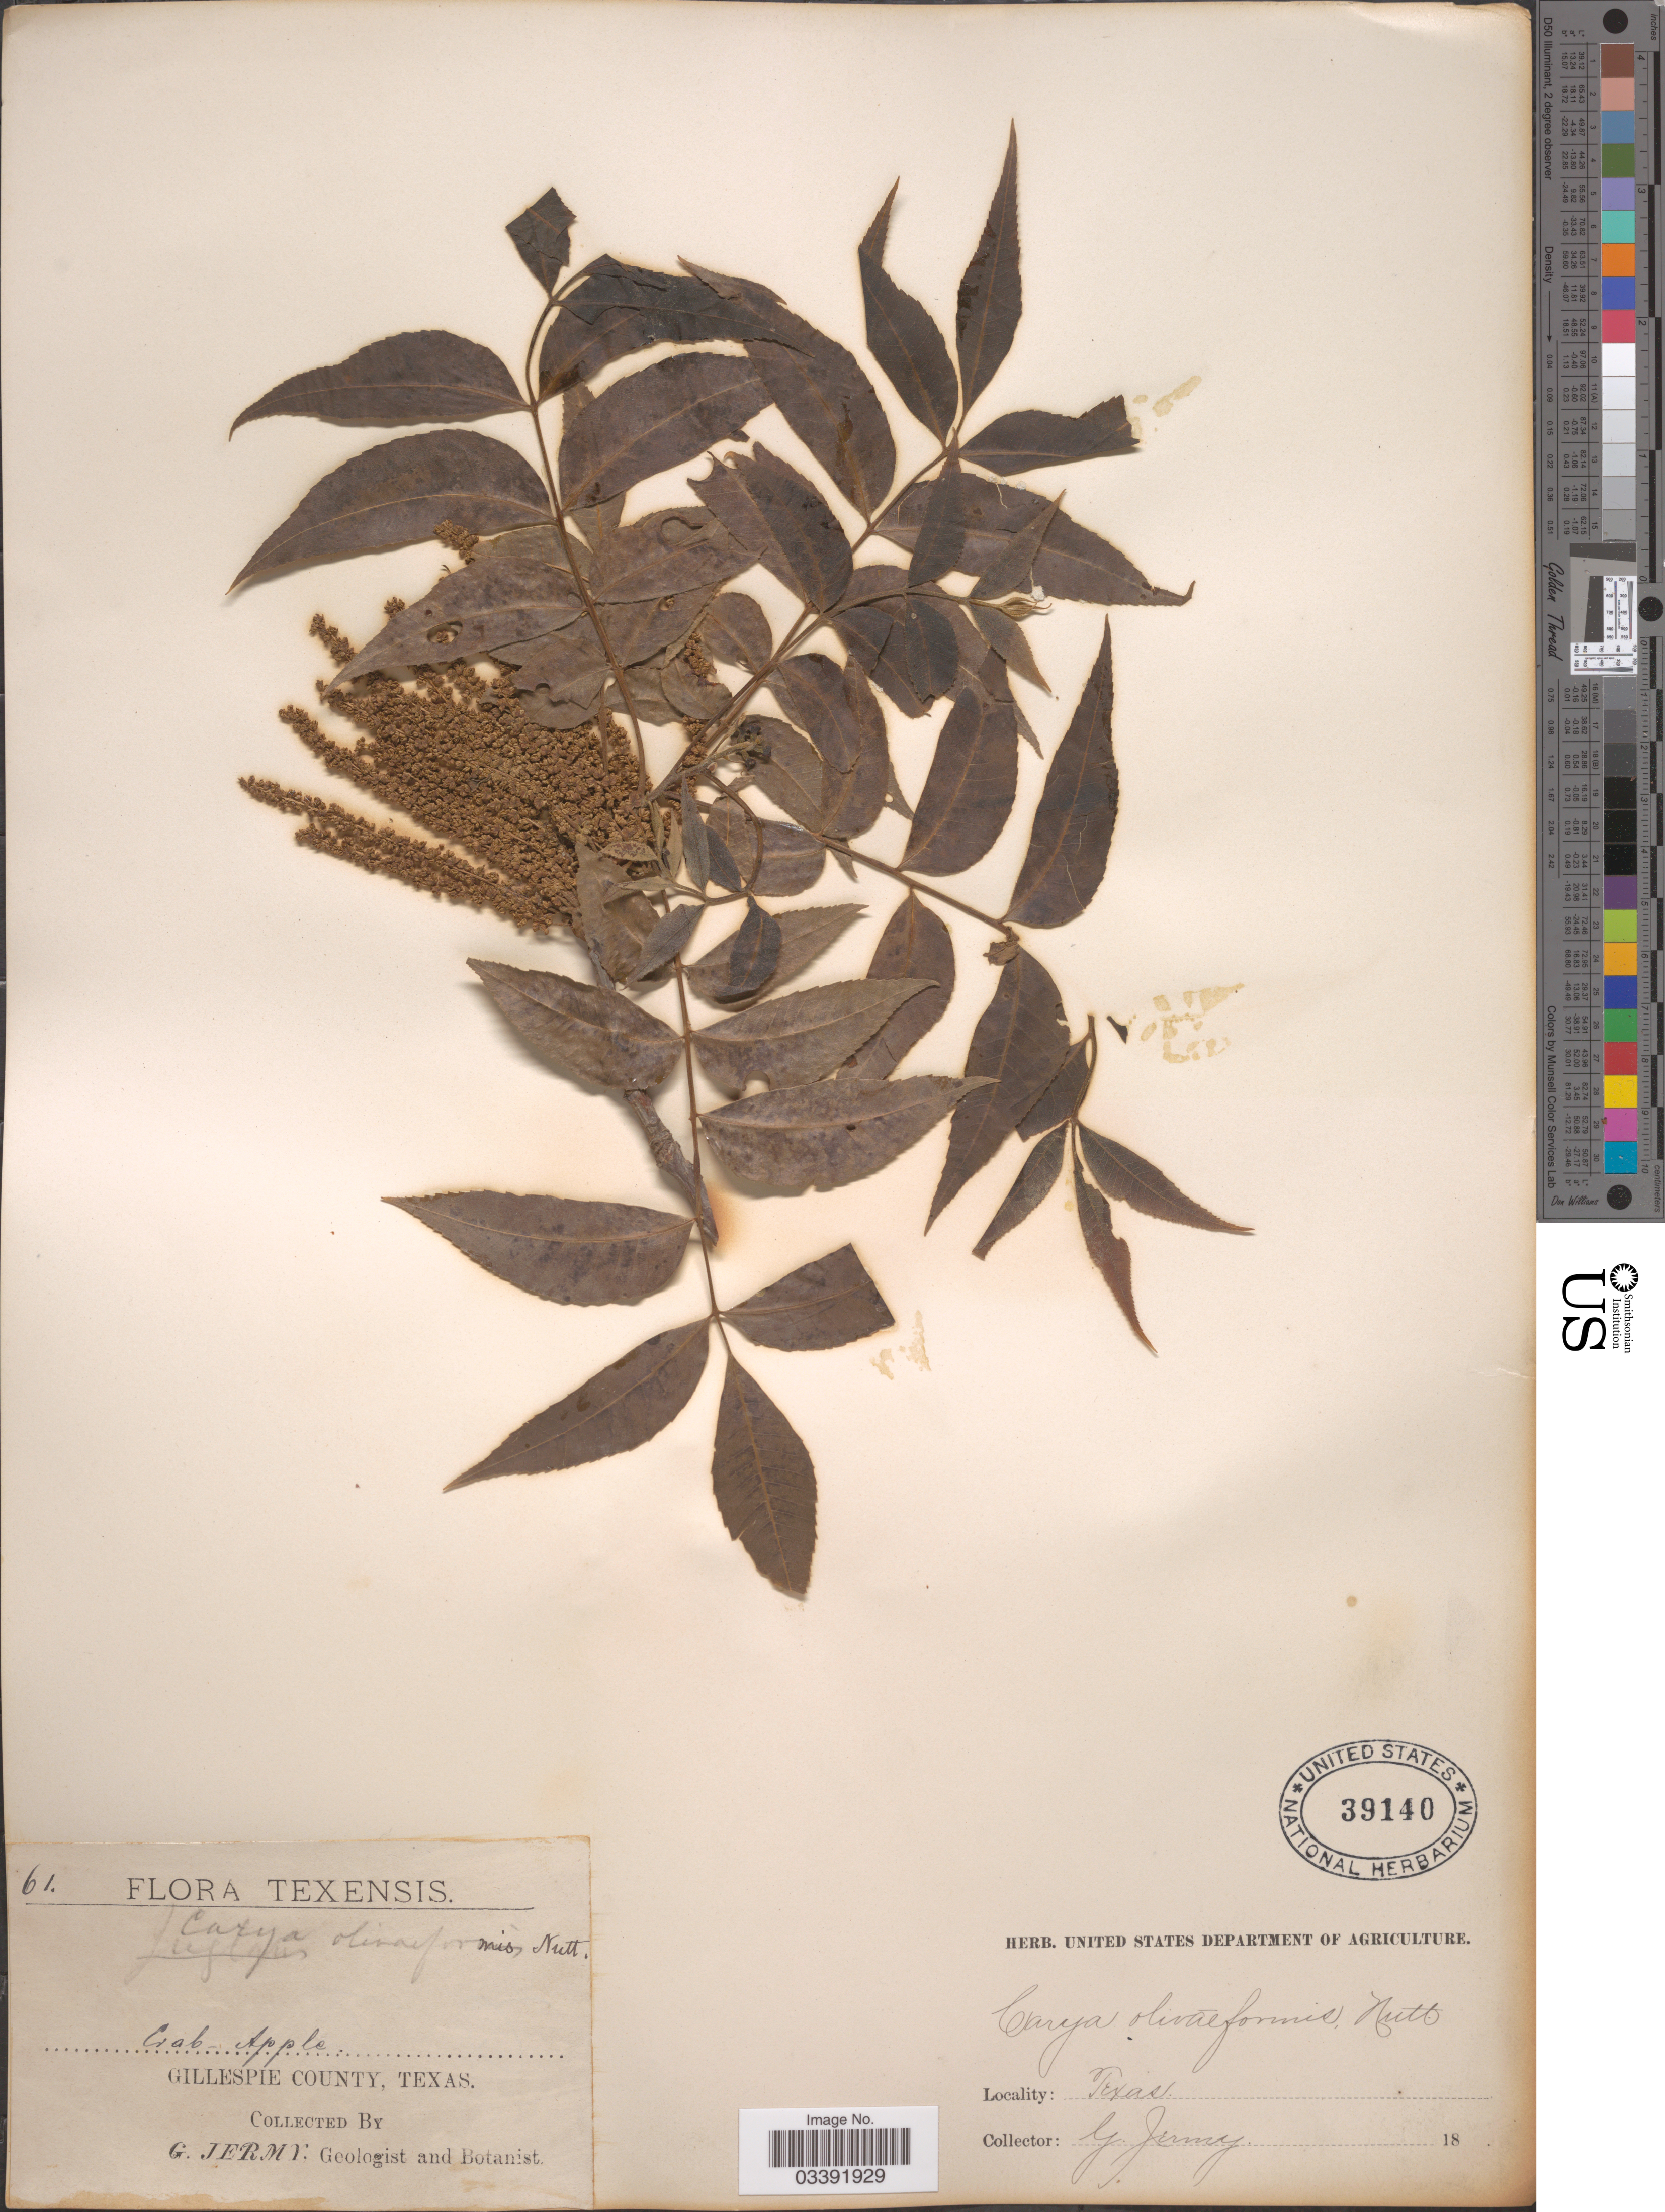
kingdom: Plantae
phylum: Tracheophyta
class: Magnoliopsida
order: Fagales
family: Juglandaceae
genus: Carya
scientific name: Carya illinoinensis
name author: (Wangenh.) K. Koch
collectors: G. Jermy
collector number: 61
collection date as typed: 18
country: United States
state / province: Texas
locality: Crab-Apple. Gillespie County.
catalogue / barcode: US 39140